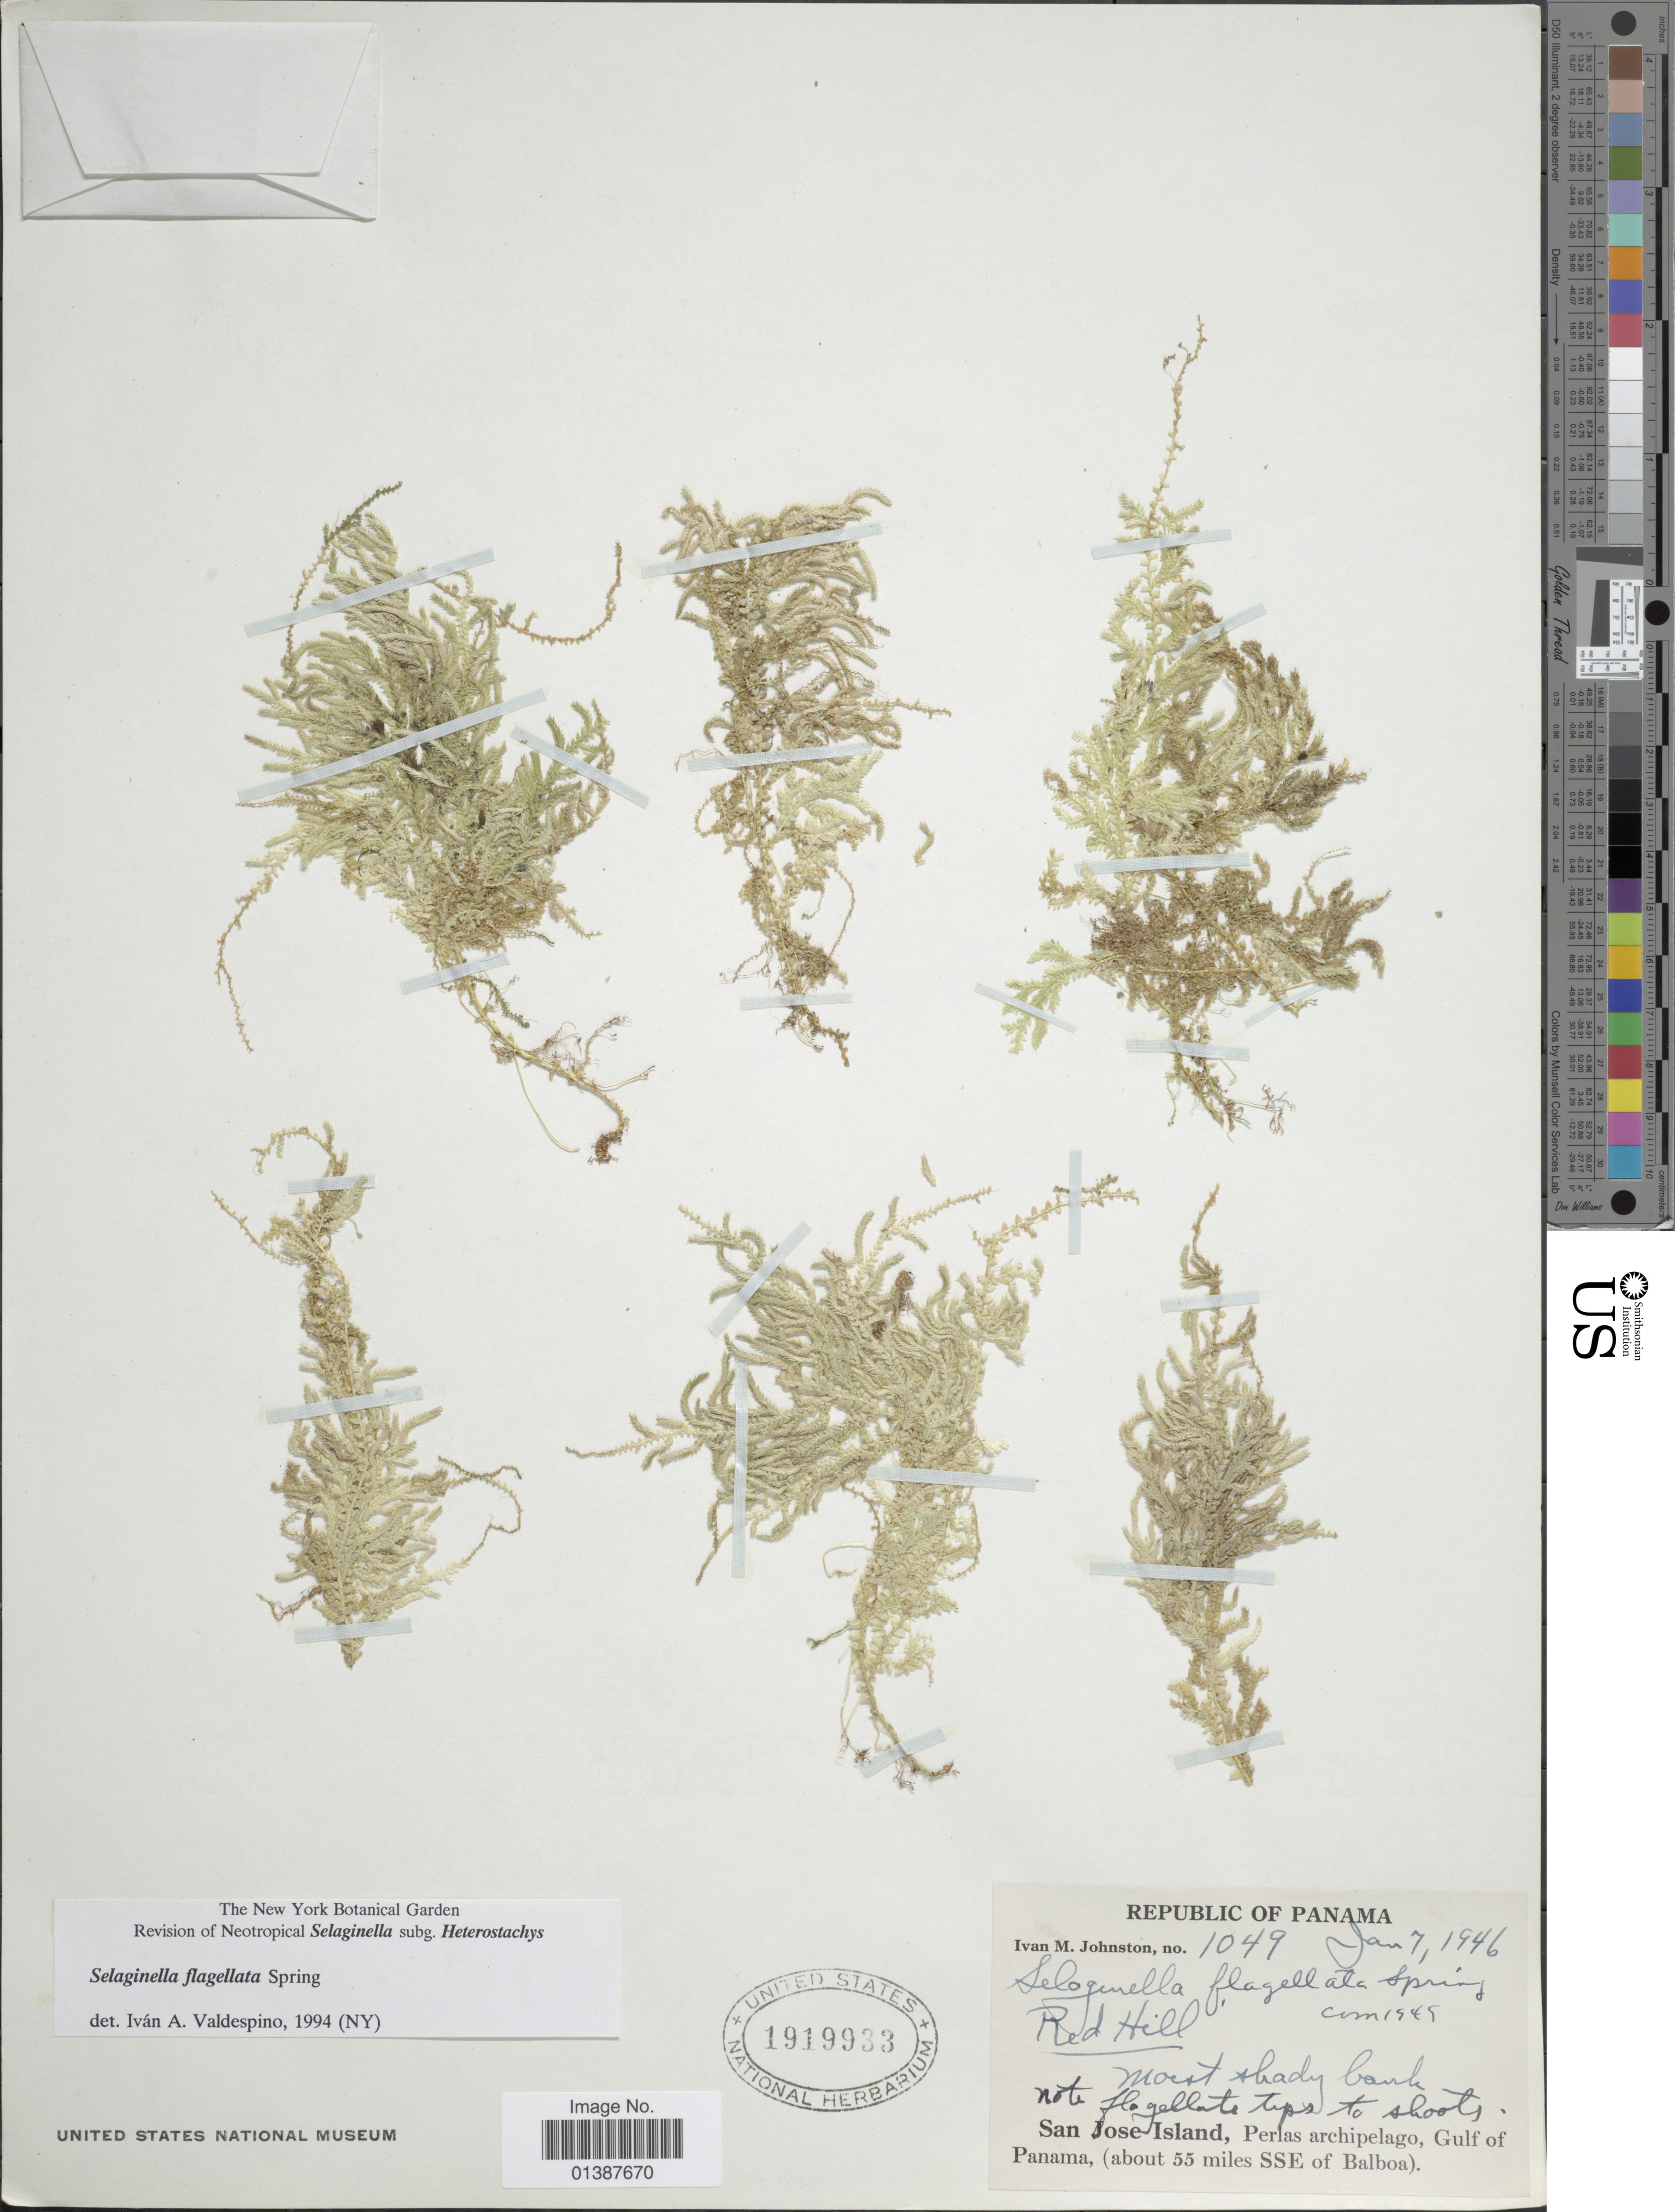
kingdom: Plantae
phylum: Tracheophyta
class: Lycopodiopsida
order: Selaginellales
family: Selaginellaceae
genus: Selaginella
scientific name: Selaginella flagellata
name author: Spring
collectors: I.M. Johnston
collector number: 1049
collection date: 1946-01-07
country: Panama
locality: San Jose Island, Perlas archipelago, Gulf of Panama, (about 55 miles SSEof Balboa)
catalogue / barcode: US 1919933